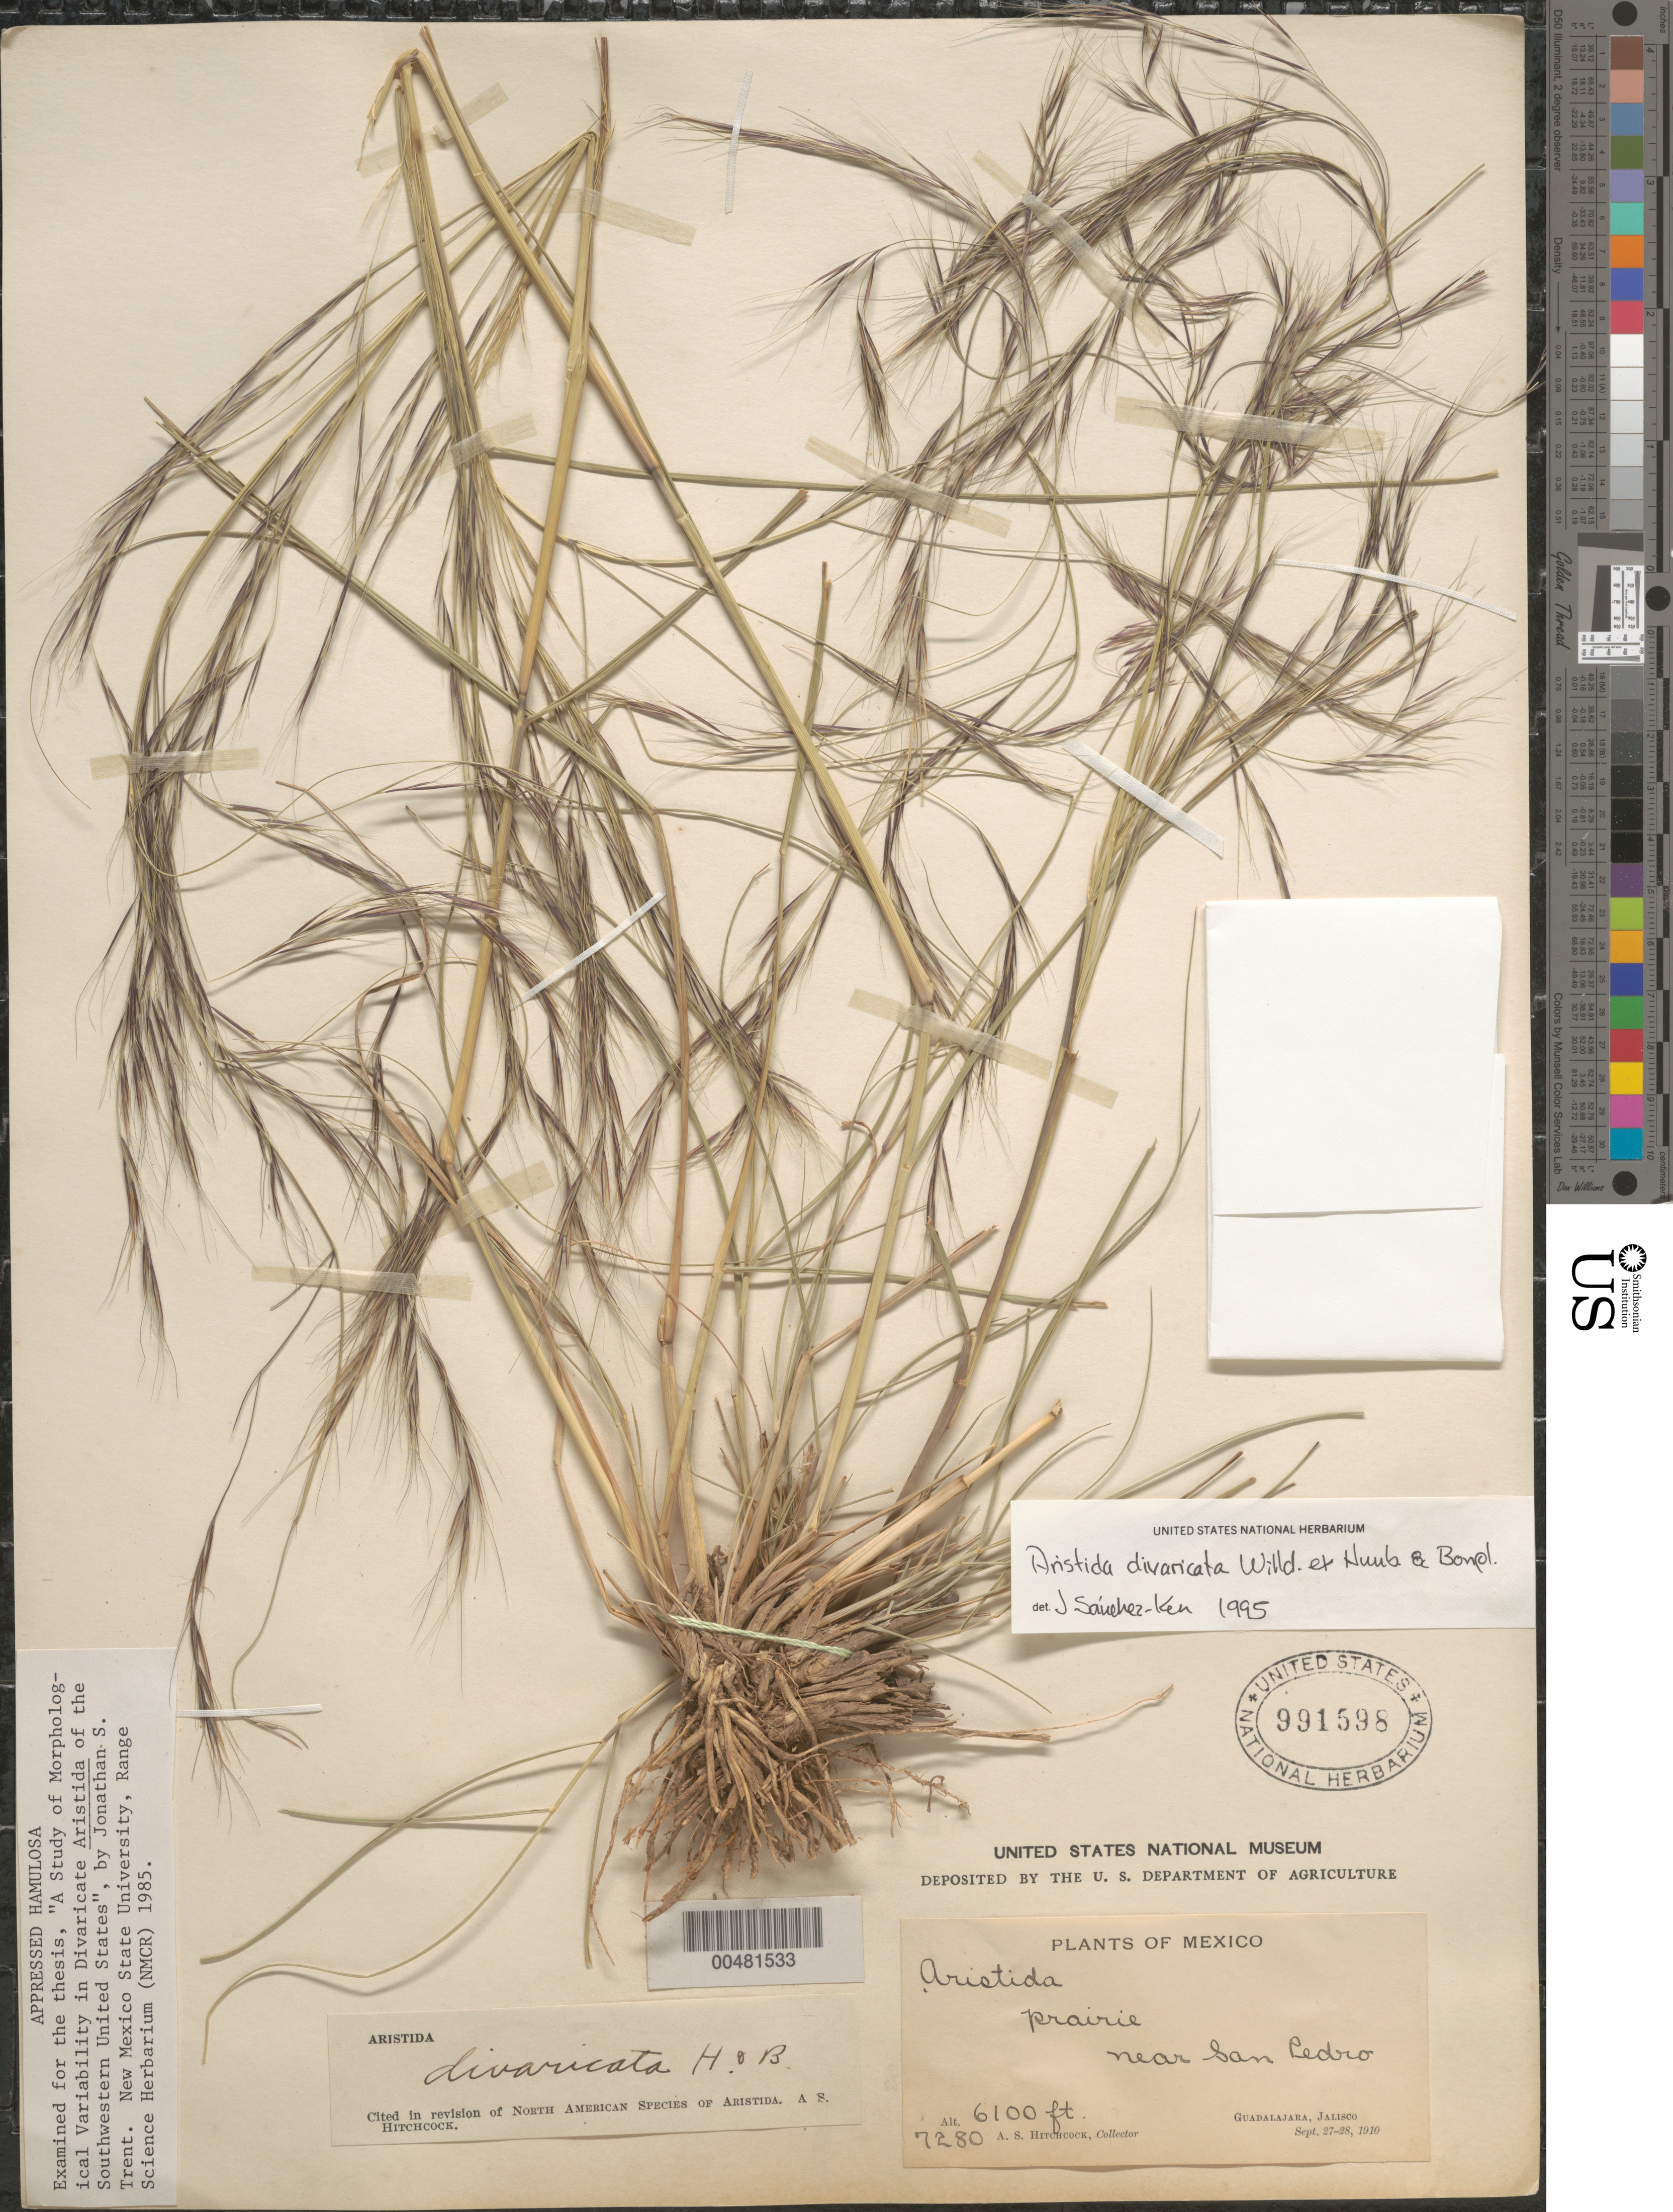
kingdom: Plantae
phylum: Tracheophyta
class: Liliopsida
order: Poales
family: Poaceae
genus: Aristida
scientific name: Aristida divaricata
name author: Humb. & Bonpl. ex Willd.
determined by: Sánchez-Ken, J. G.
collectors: A. S. Hitchcock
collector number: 7280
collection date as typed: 27 Sep 1910 to 28 Sep 1910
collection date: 1910-09-27/1910-09-28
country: Mexico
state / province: Jalisco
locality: Guadalajara, near San Pedro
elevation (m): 1859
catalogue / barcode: US 991598